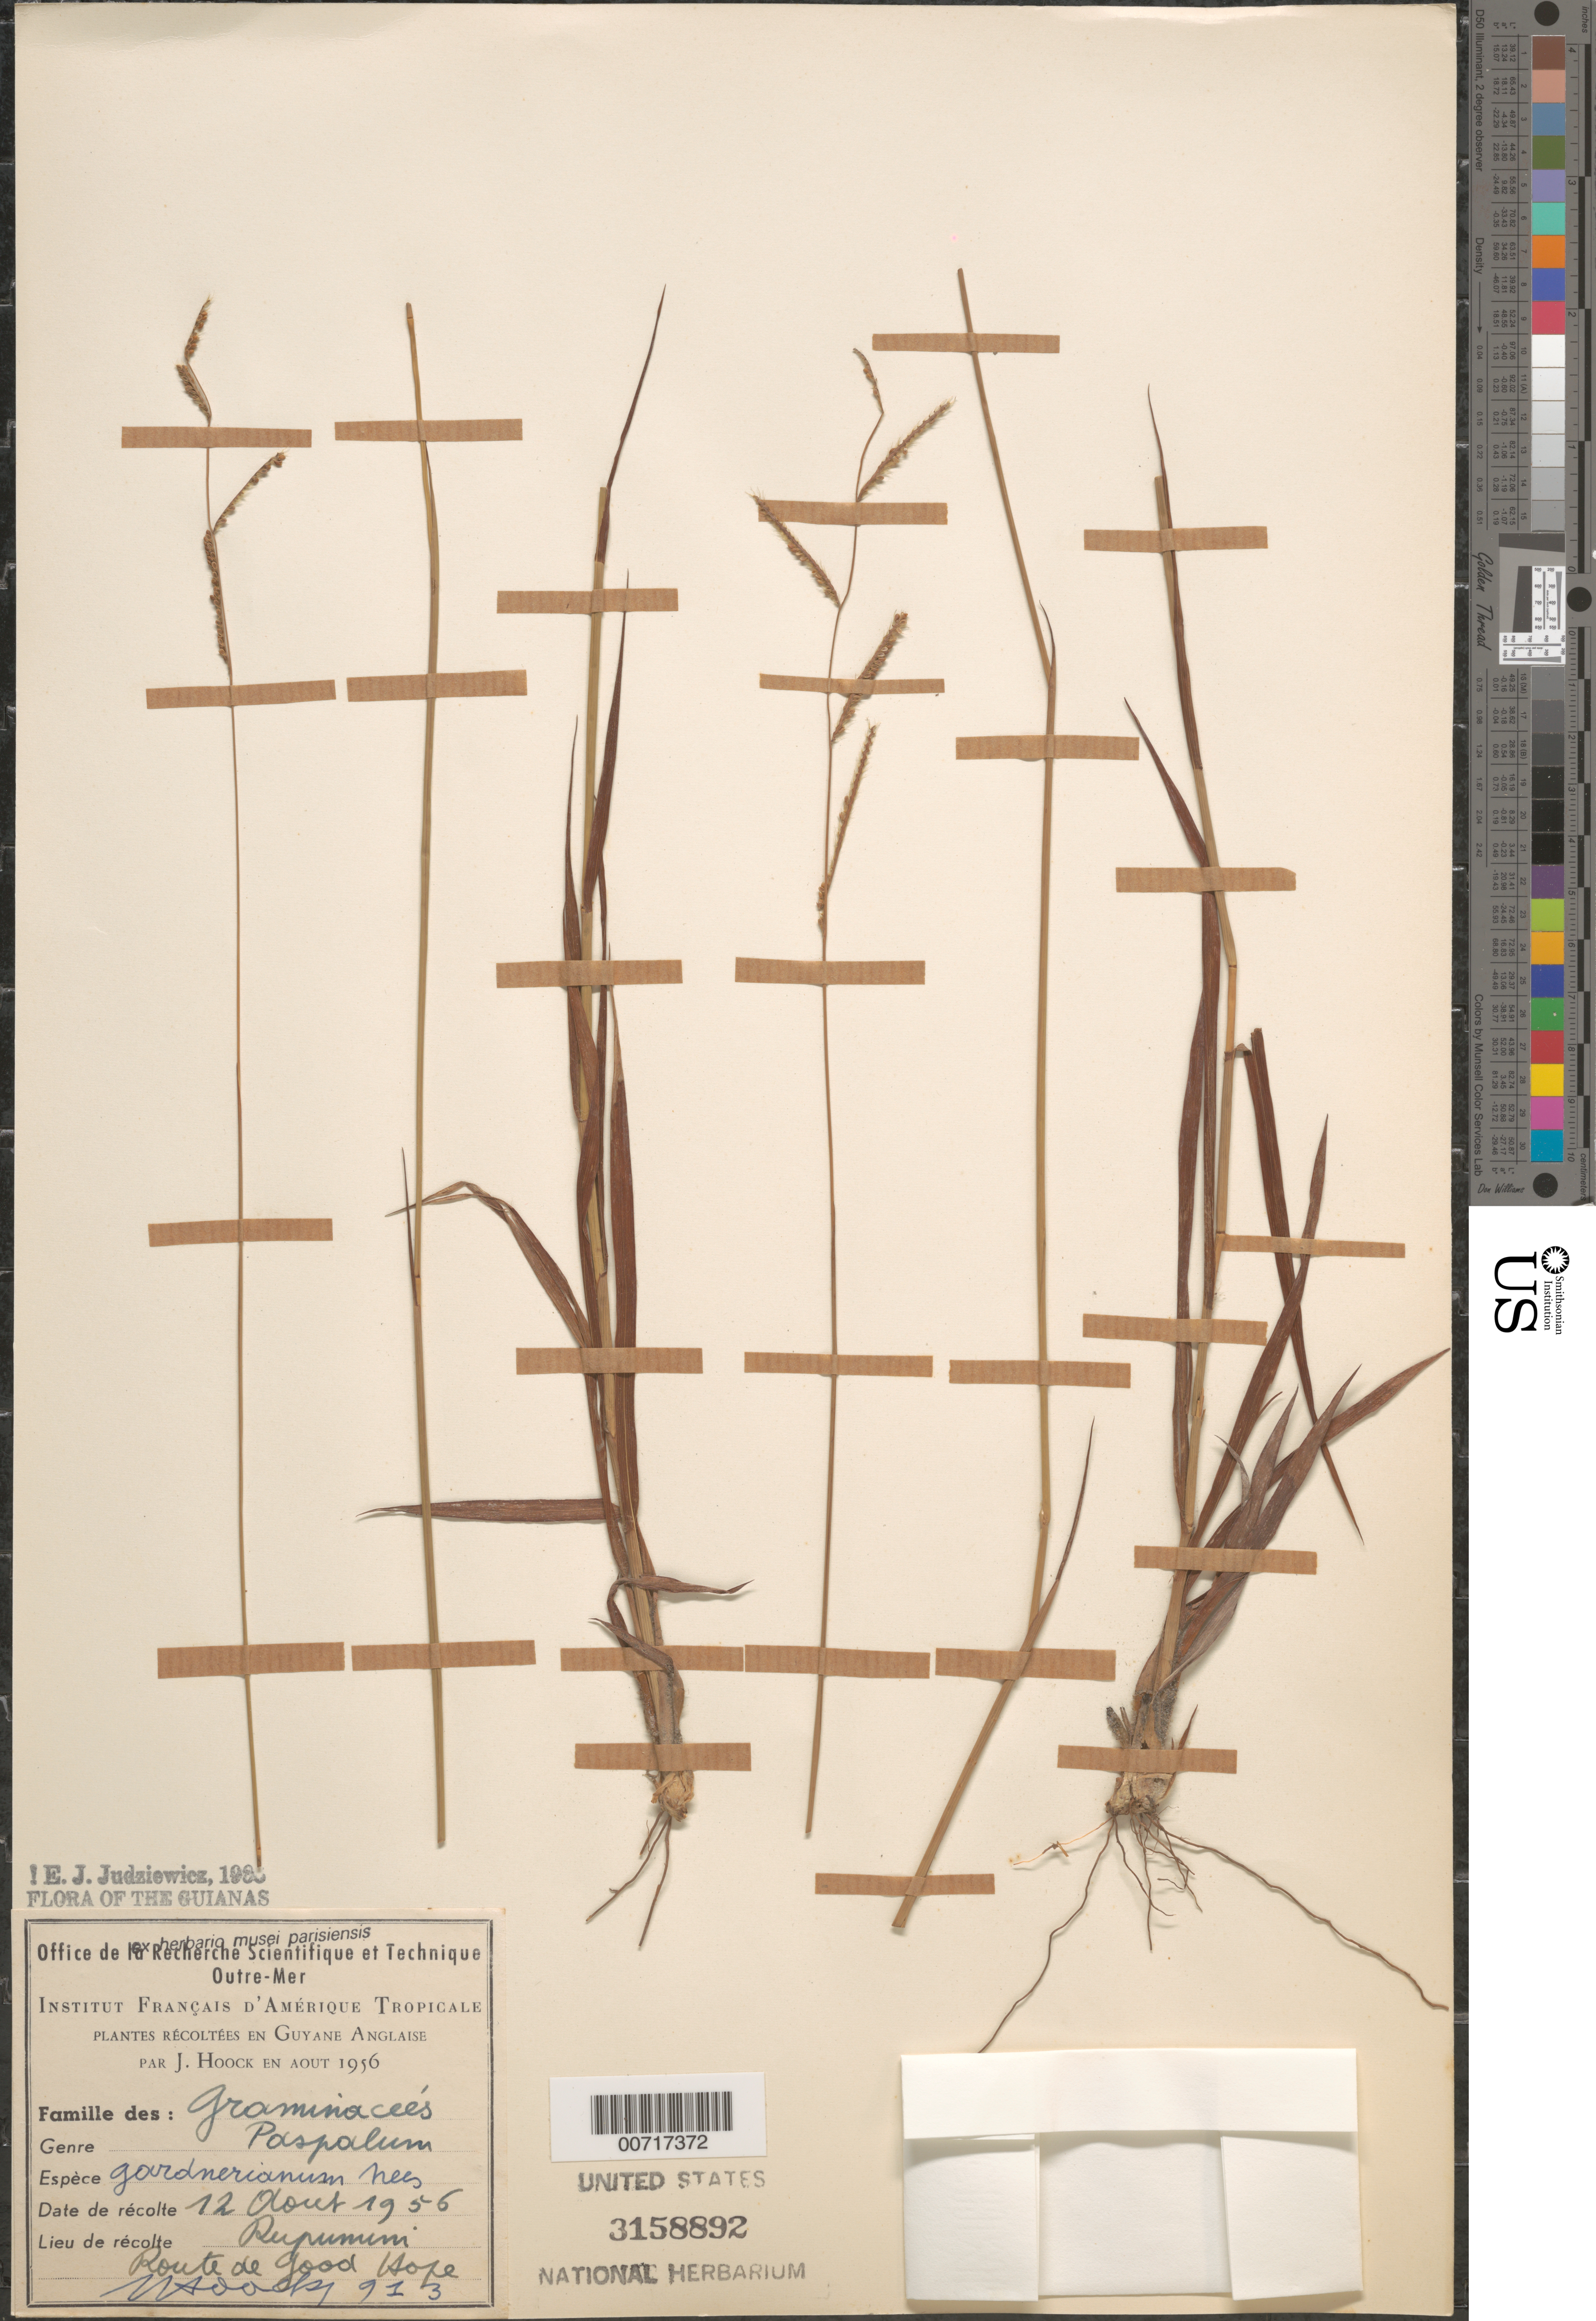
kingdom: Plantae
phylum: Tracheophyta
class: Liliopsida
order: Poales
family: Poaceae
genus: Paspalum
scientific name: Paspalum gardnerianum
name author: Nees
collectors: J. Hoock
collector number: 913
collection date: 1956-08-12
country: Guyana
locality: Guianas. Guyane Anglaise. Rupununi. Route de Good Hope.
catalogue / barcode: US 3158892